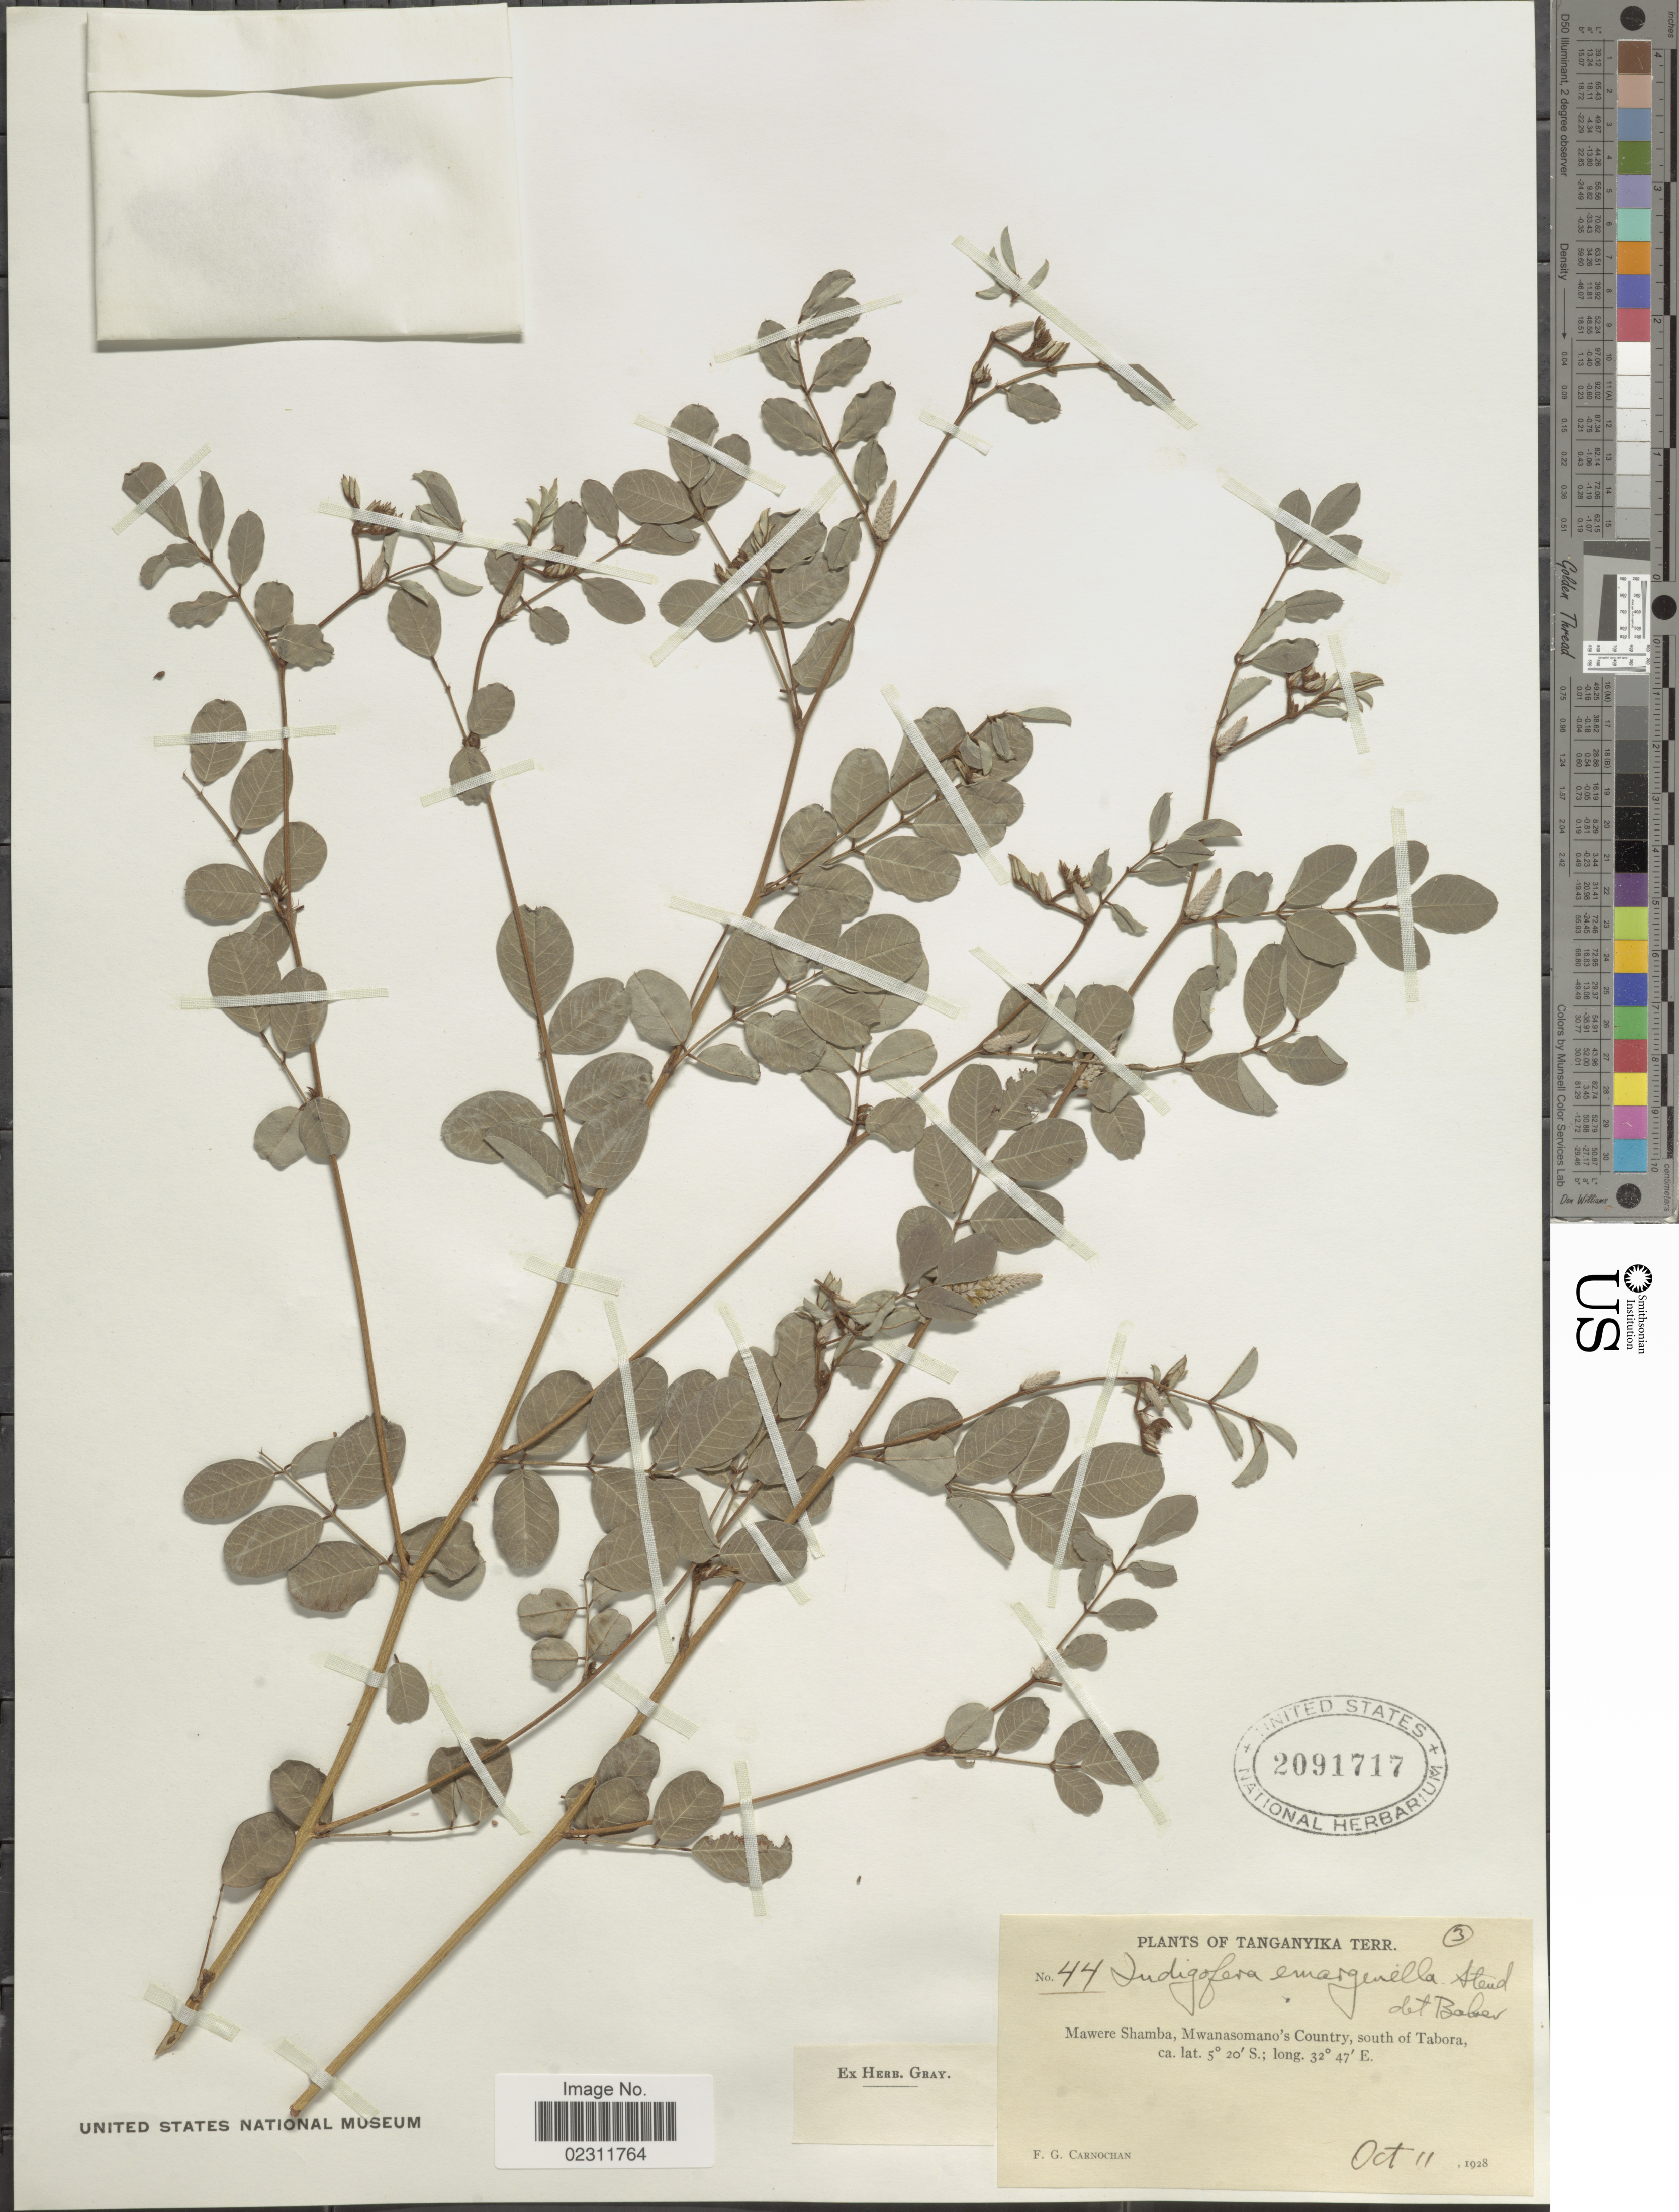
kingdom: Plantae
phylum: Tracheophyta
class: Magnoliopsida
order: Fabales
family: Fabaceae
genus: Indigofera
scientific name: Indigofera emarginella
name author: Steud. ex A. Rich.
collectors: F. Carnochan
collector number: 44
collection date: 1928-10-11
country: Tanzania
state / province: Tabora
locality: Tanganyika Terr., Mawere Shamba, Mwanasomano's Country, south of Tabora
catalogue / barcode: US 2091717